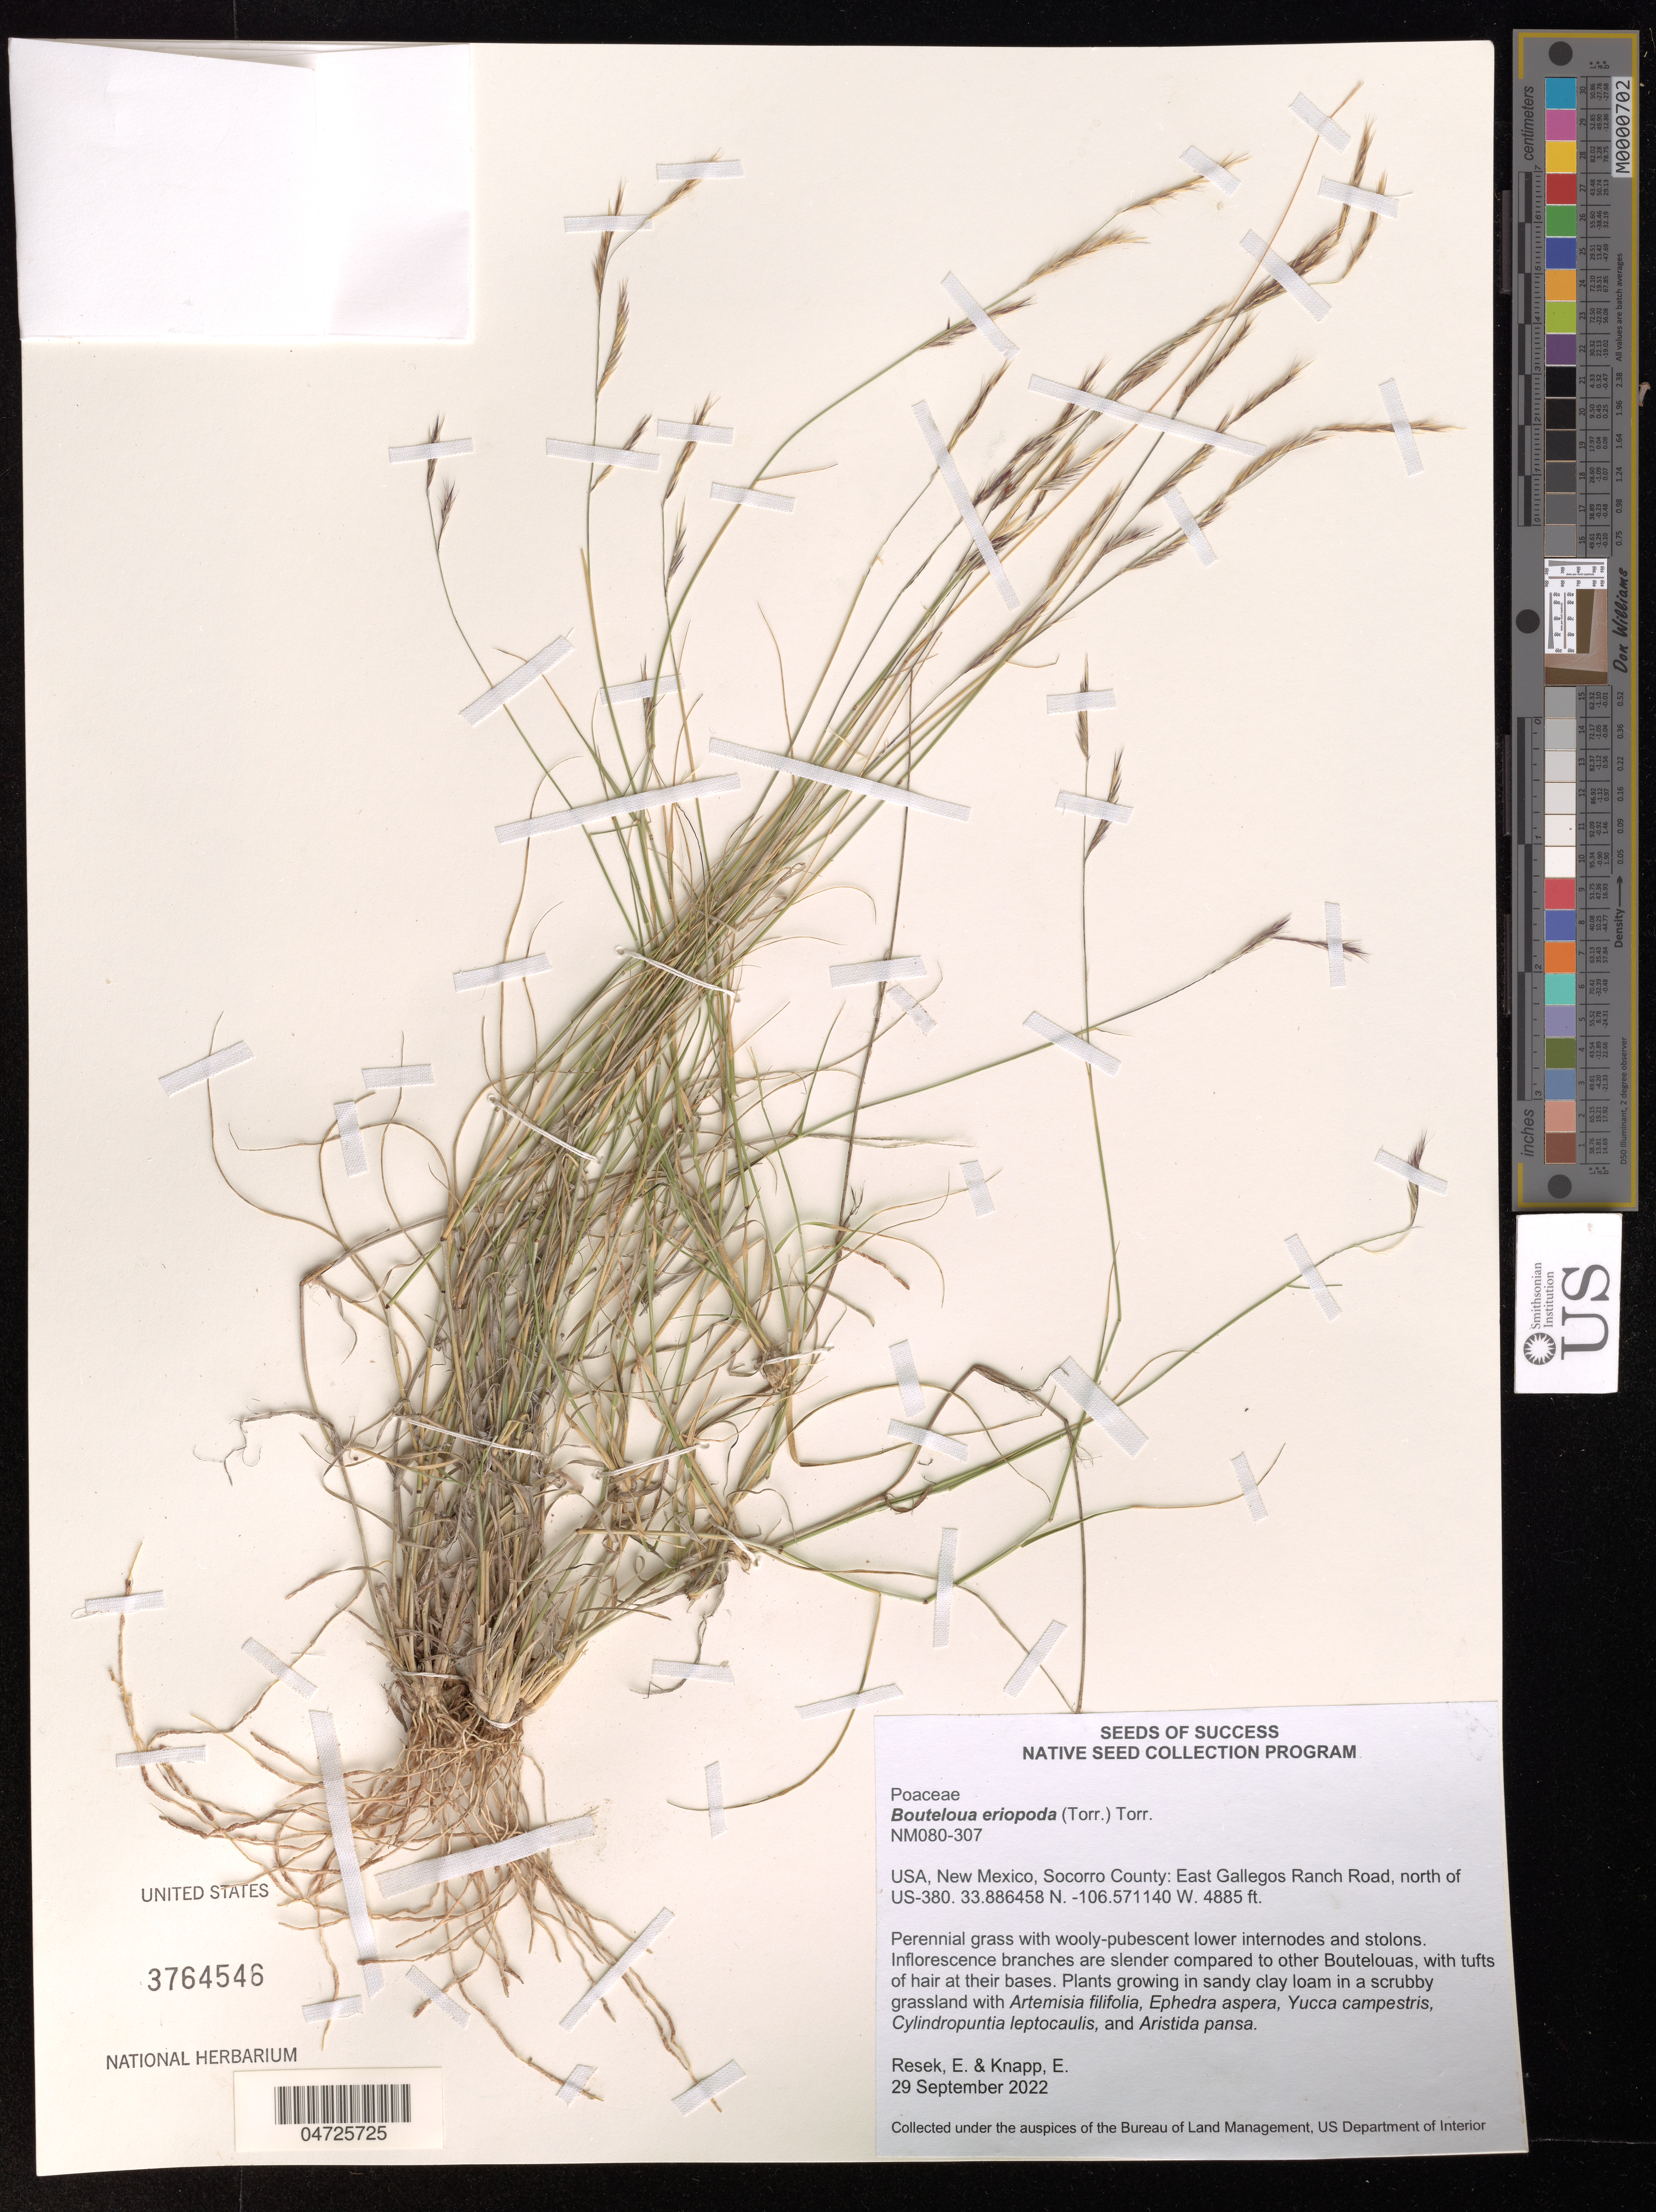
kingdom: Plantae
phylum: Tracheophyta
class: Liliopsida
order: Poales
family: Poaceae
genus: Bouteloua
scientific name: Bouteloua eriopoda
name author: (Torr.) Torr.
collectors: E. Resek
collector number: NM080-307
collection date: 2022-09-29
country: United States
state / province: New Mexico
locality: Socorro County: East Gallegos Ranch Road, north of US-380.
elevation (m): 1489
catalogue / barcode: US 3764546